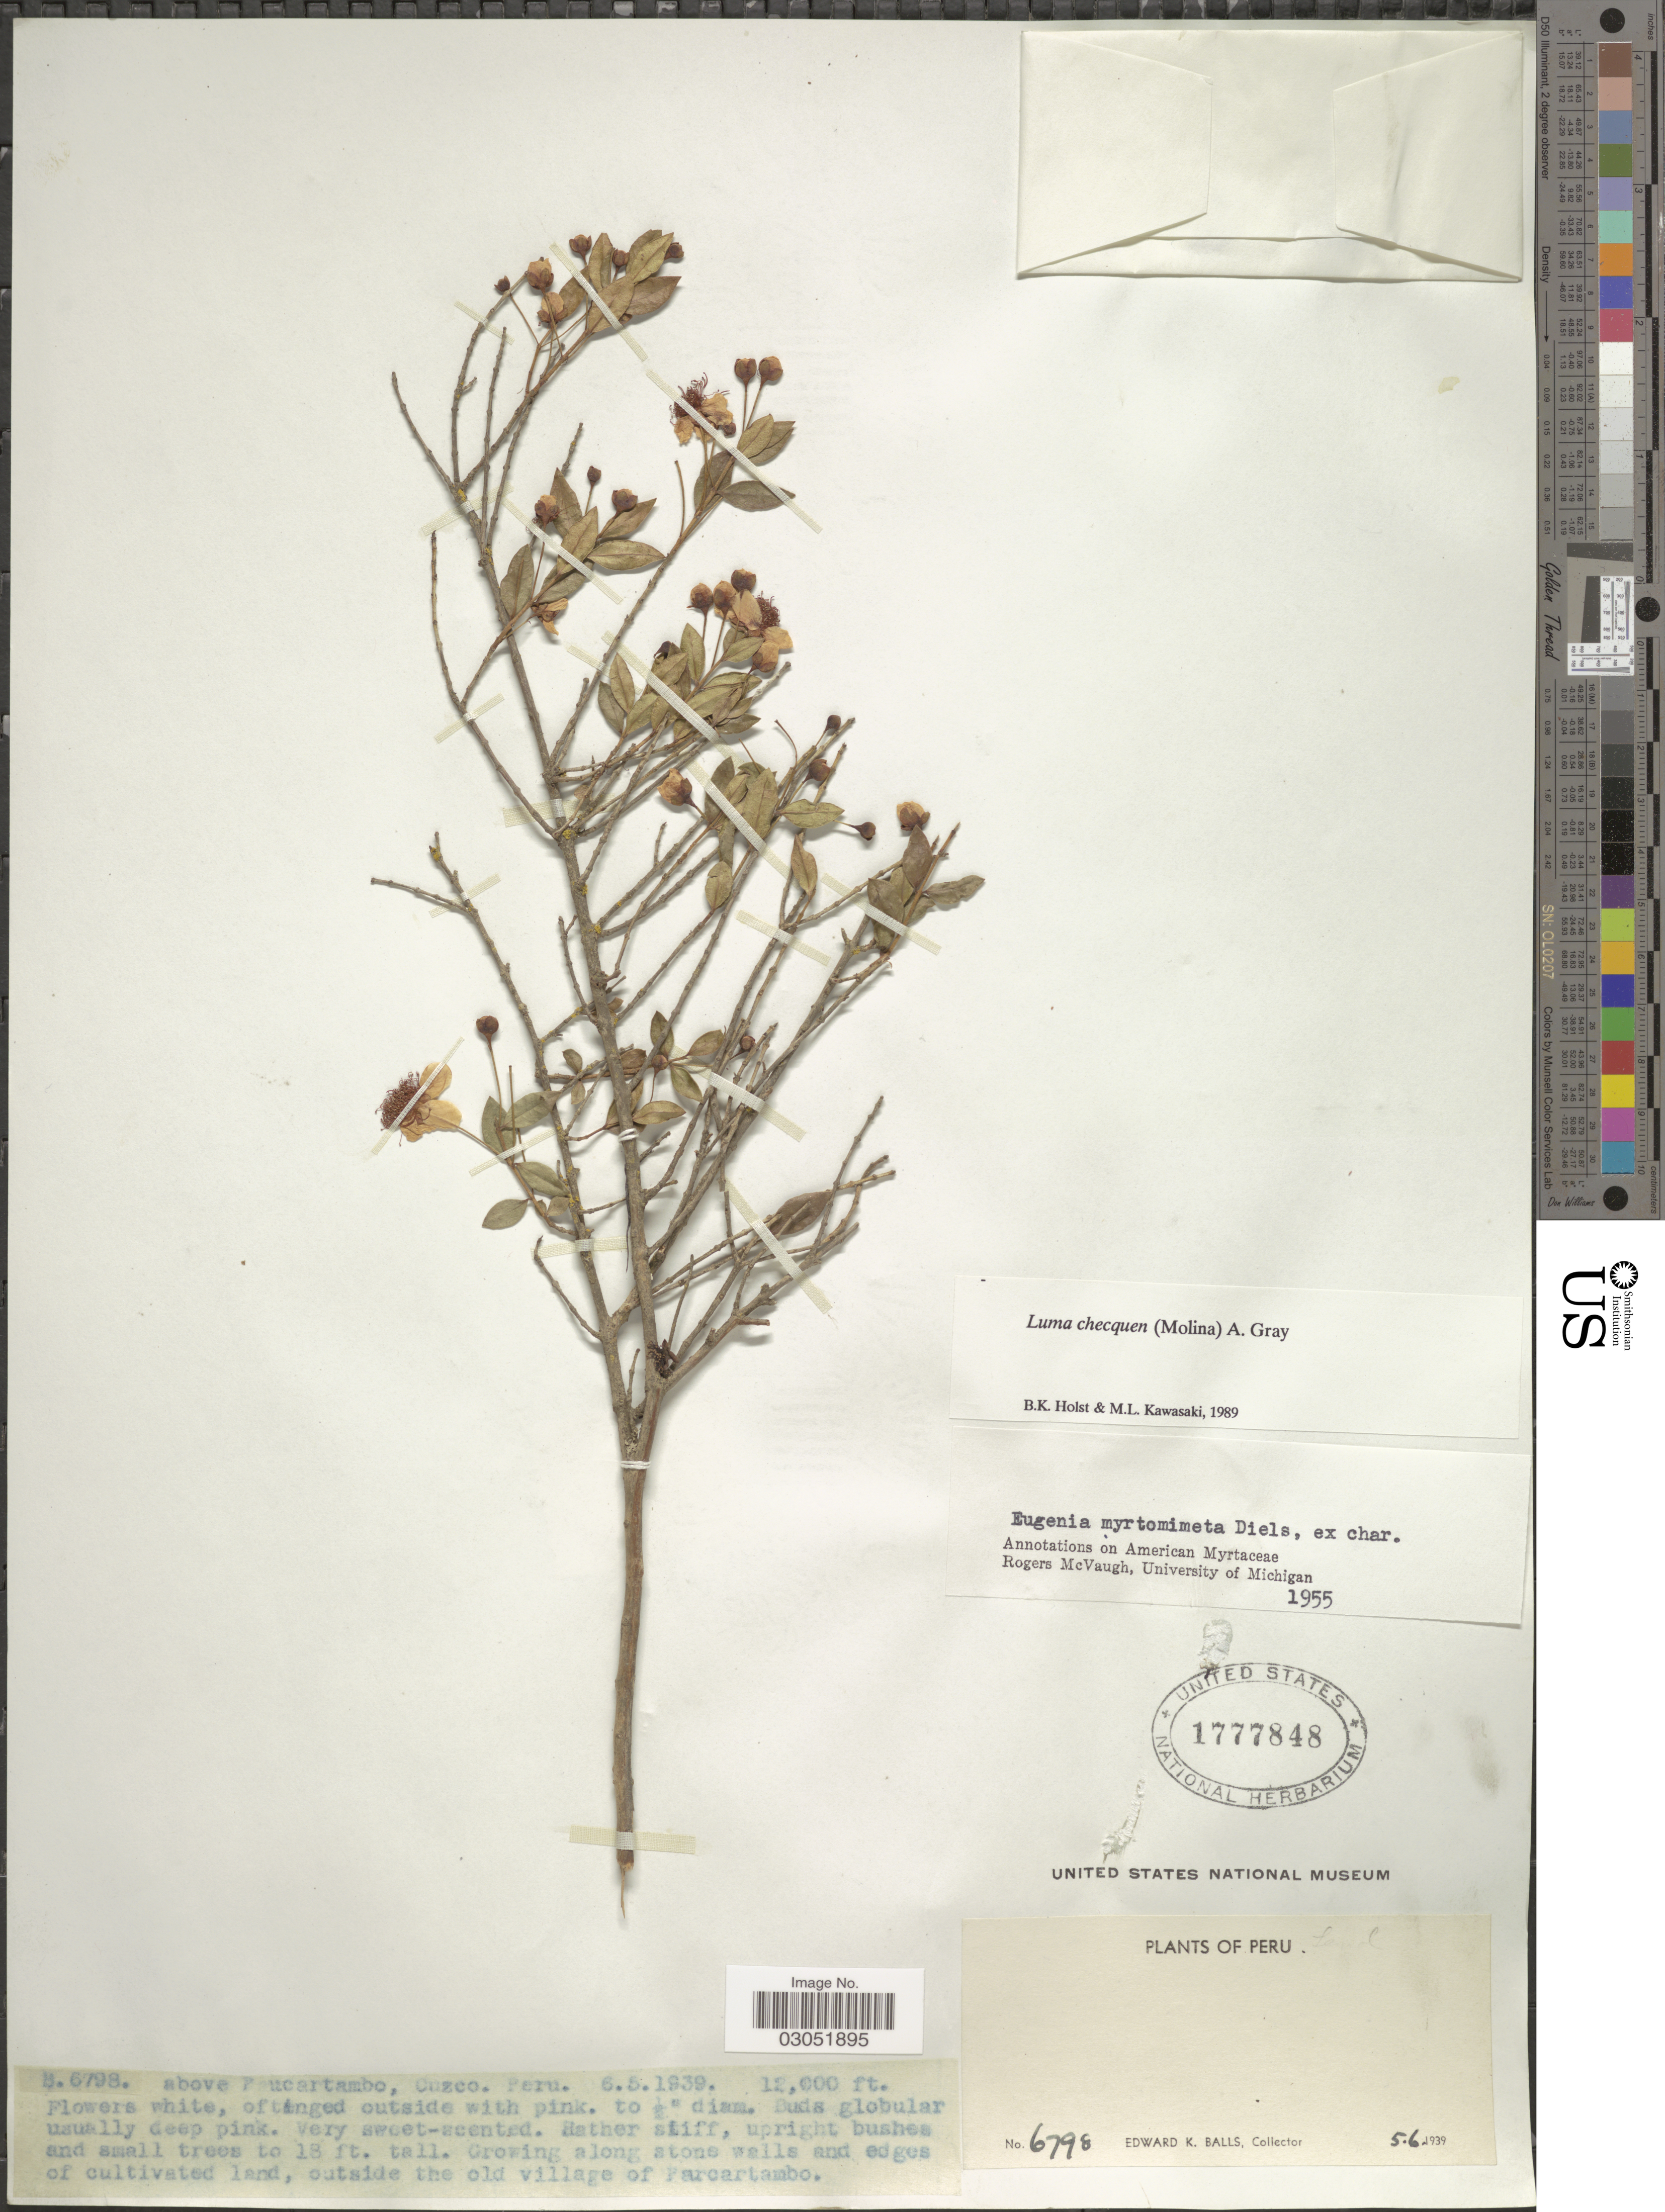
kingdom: Plantae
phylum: Tracheophyta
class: Magnoliopsida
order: Myrtales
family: Myrtaceae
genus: Luma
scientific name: Luma chequen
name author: (Molina) A. Gray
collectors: E. K. Balls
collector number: B 6798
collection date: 1939-05-06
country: Peru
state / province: Cusco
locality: Above Paucartambo, growing along stone walls and edges of cultivated land, outside the old village of Parcartambo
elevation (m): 3658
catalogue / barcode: US 1777848